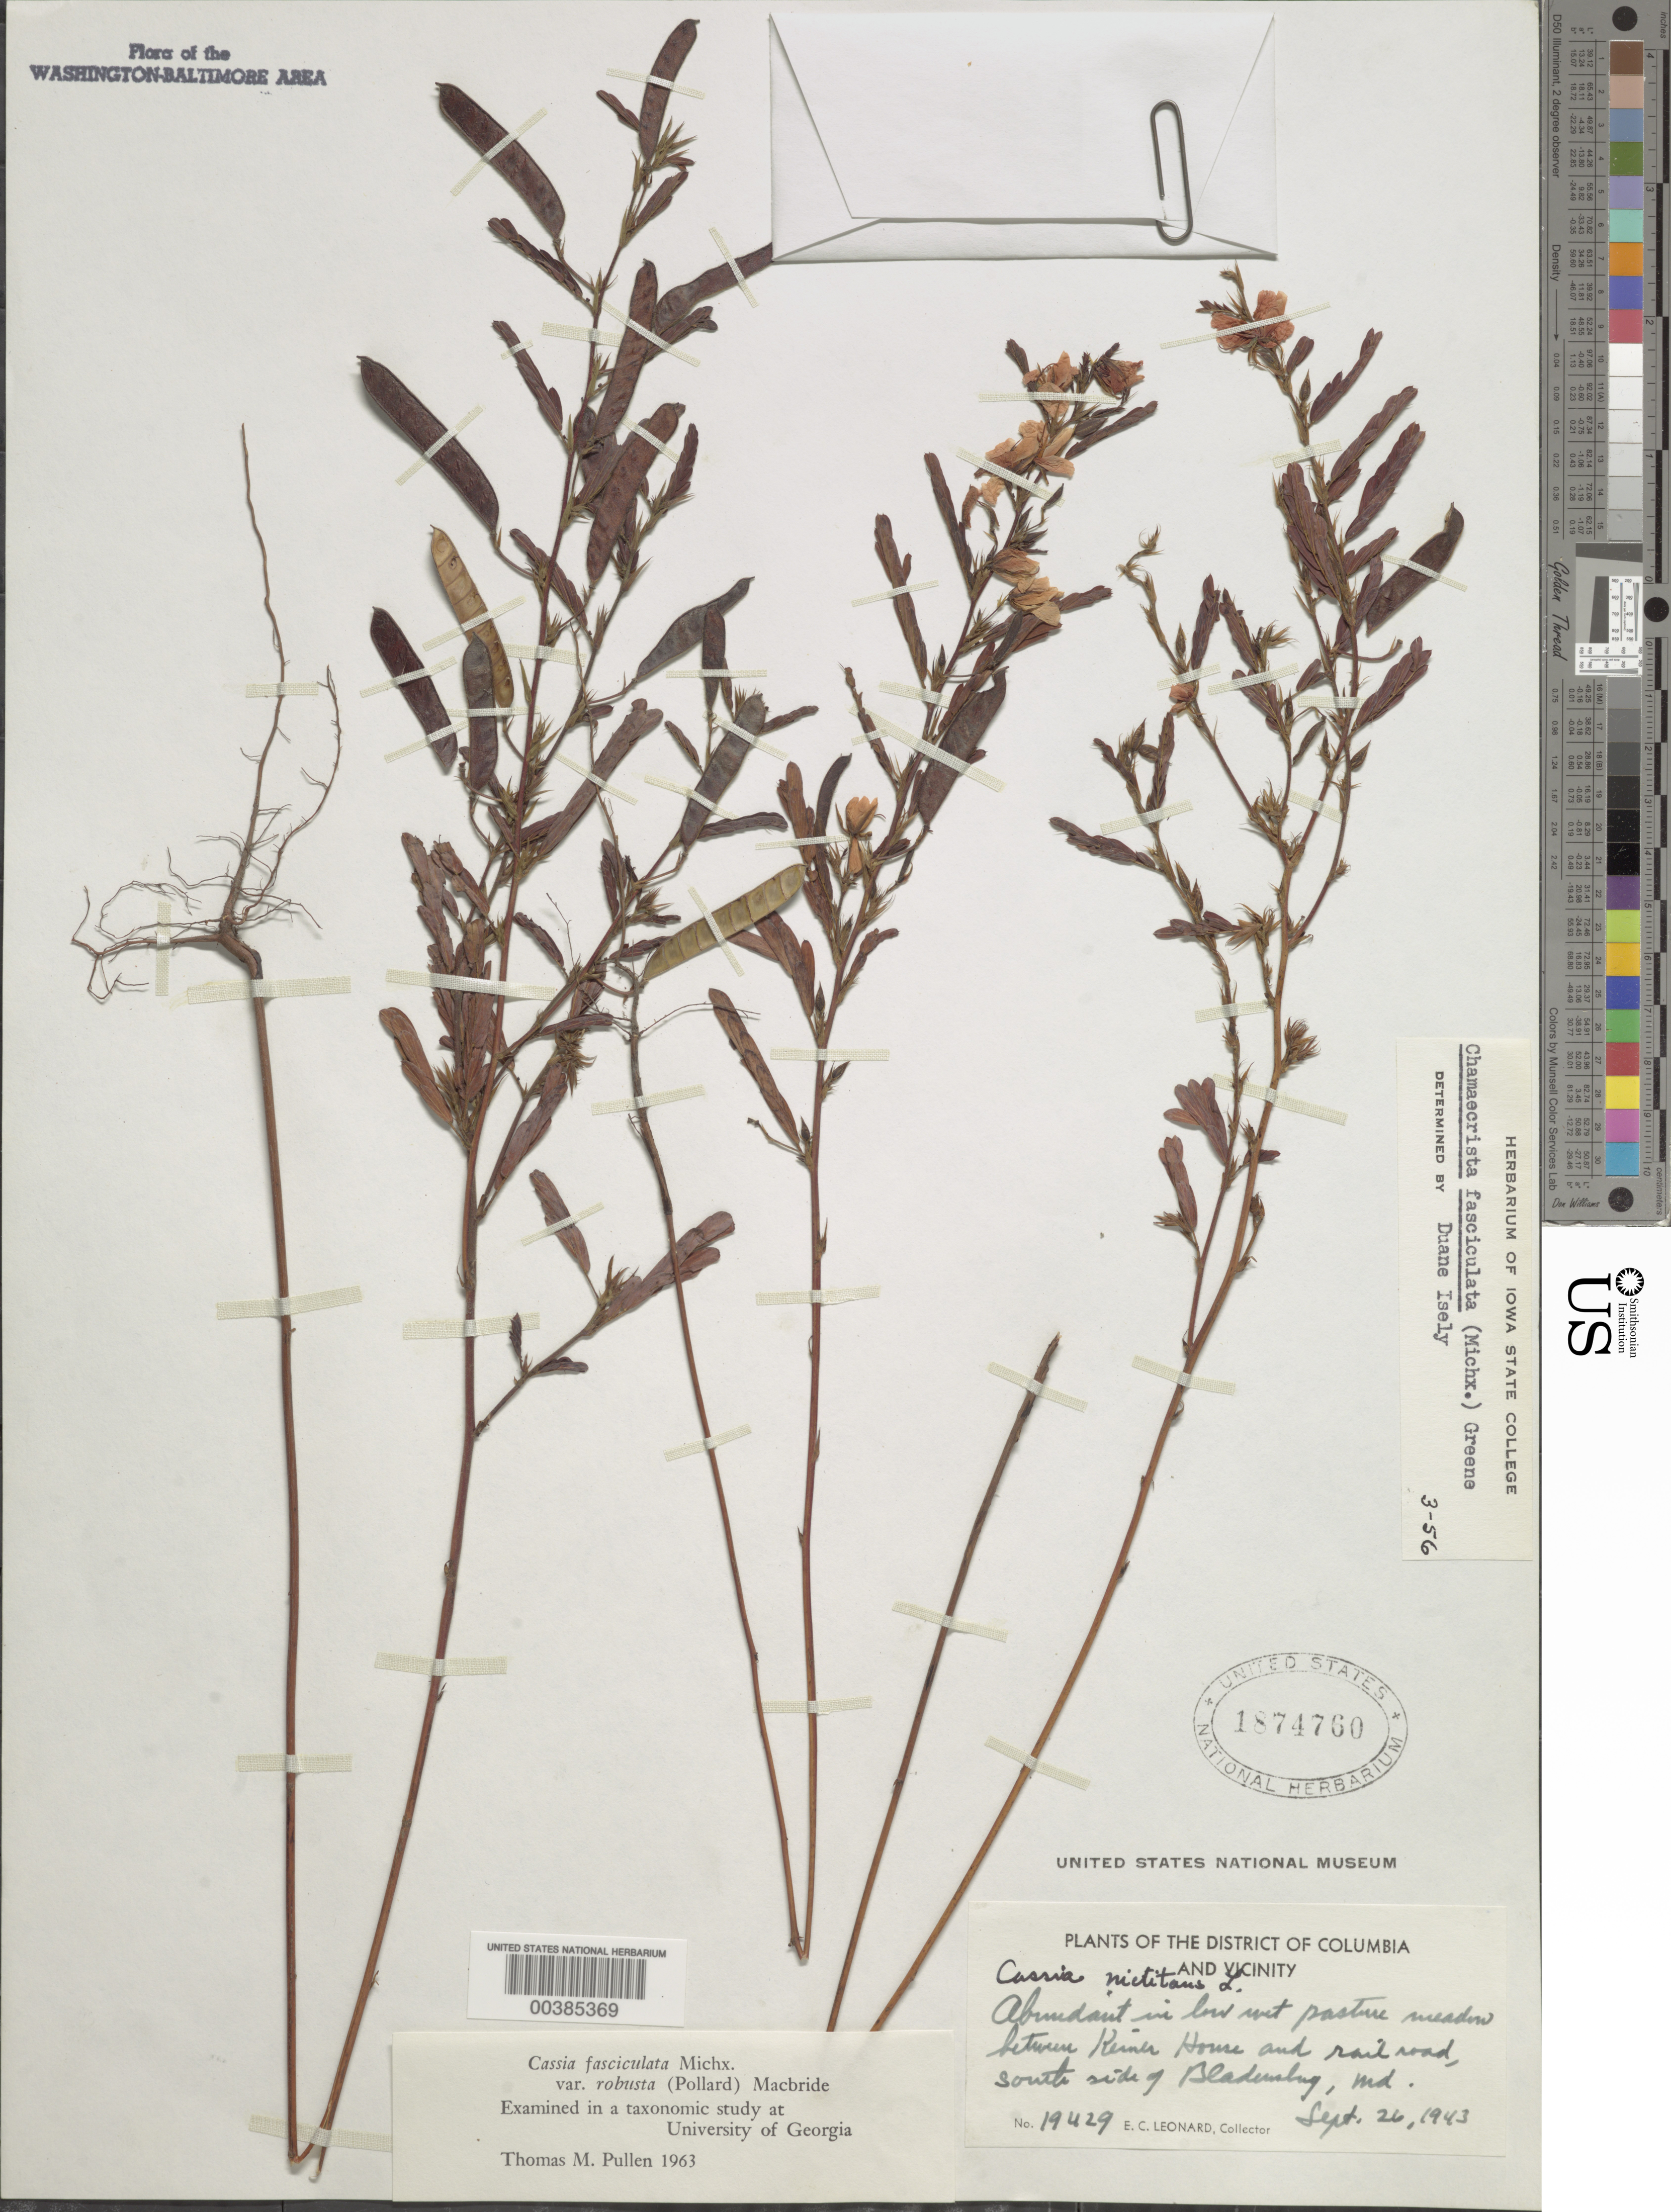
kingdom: Plantae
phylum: Tracheophyta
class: Magnoliopsida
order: Fabales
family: Fabaceae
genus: Chamaecrista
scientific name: Chamaecrista fasciculata var. robusta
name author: (Pollard) Moldenke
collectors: E. C. Leonard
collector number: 19429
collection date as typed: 26 Sep 1943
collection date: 1943-09-26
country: United States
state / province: Maryland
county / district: Prince George's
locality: Bladensburg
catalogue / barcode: US 1874760